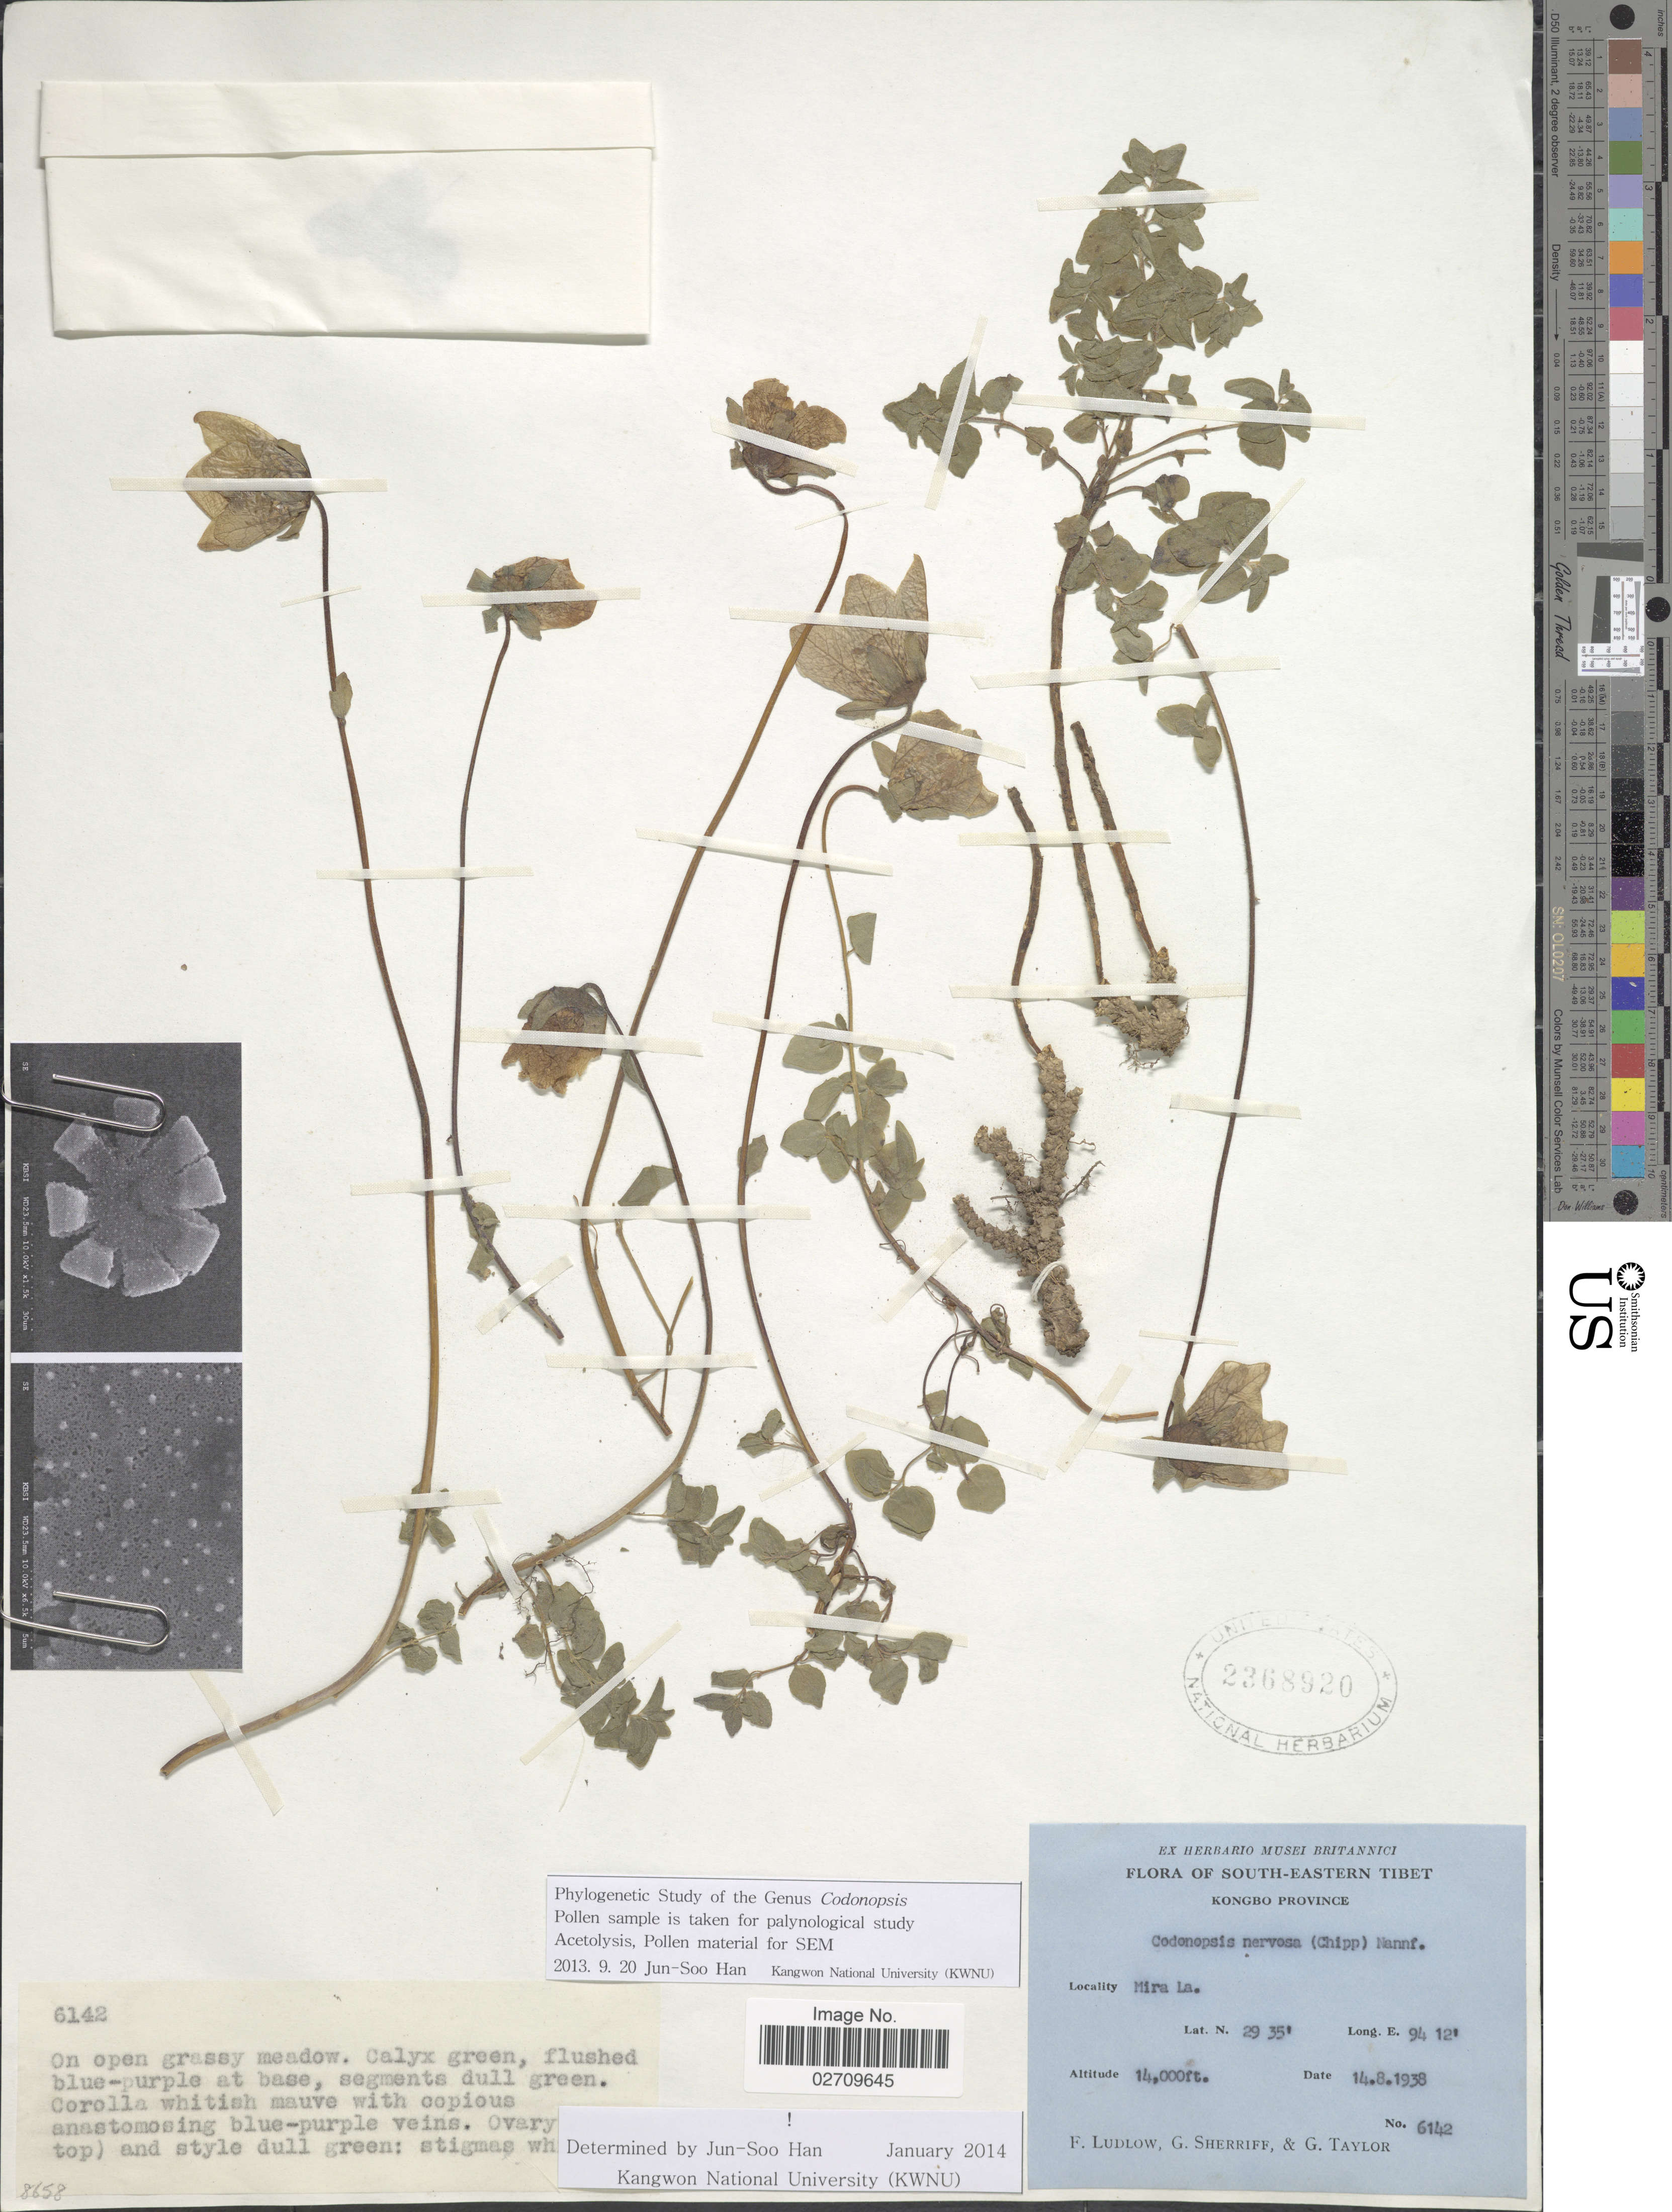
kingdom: Plantae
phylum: Tracheophyta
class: Magnoliopsida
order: Asterales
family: Campanulaceae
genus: Codonopsis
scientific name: Codonopsis nervosa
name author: (Chipp) Nannf.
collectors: F. Ludlow, G. Sherriff & G. Taylor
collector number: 6142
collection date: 1938-08-14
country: China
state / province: Xizang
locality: South-Eastern Tibet, Kongbo Province, Mira La.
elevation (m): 4267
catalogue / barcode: US 2368920